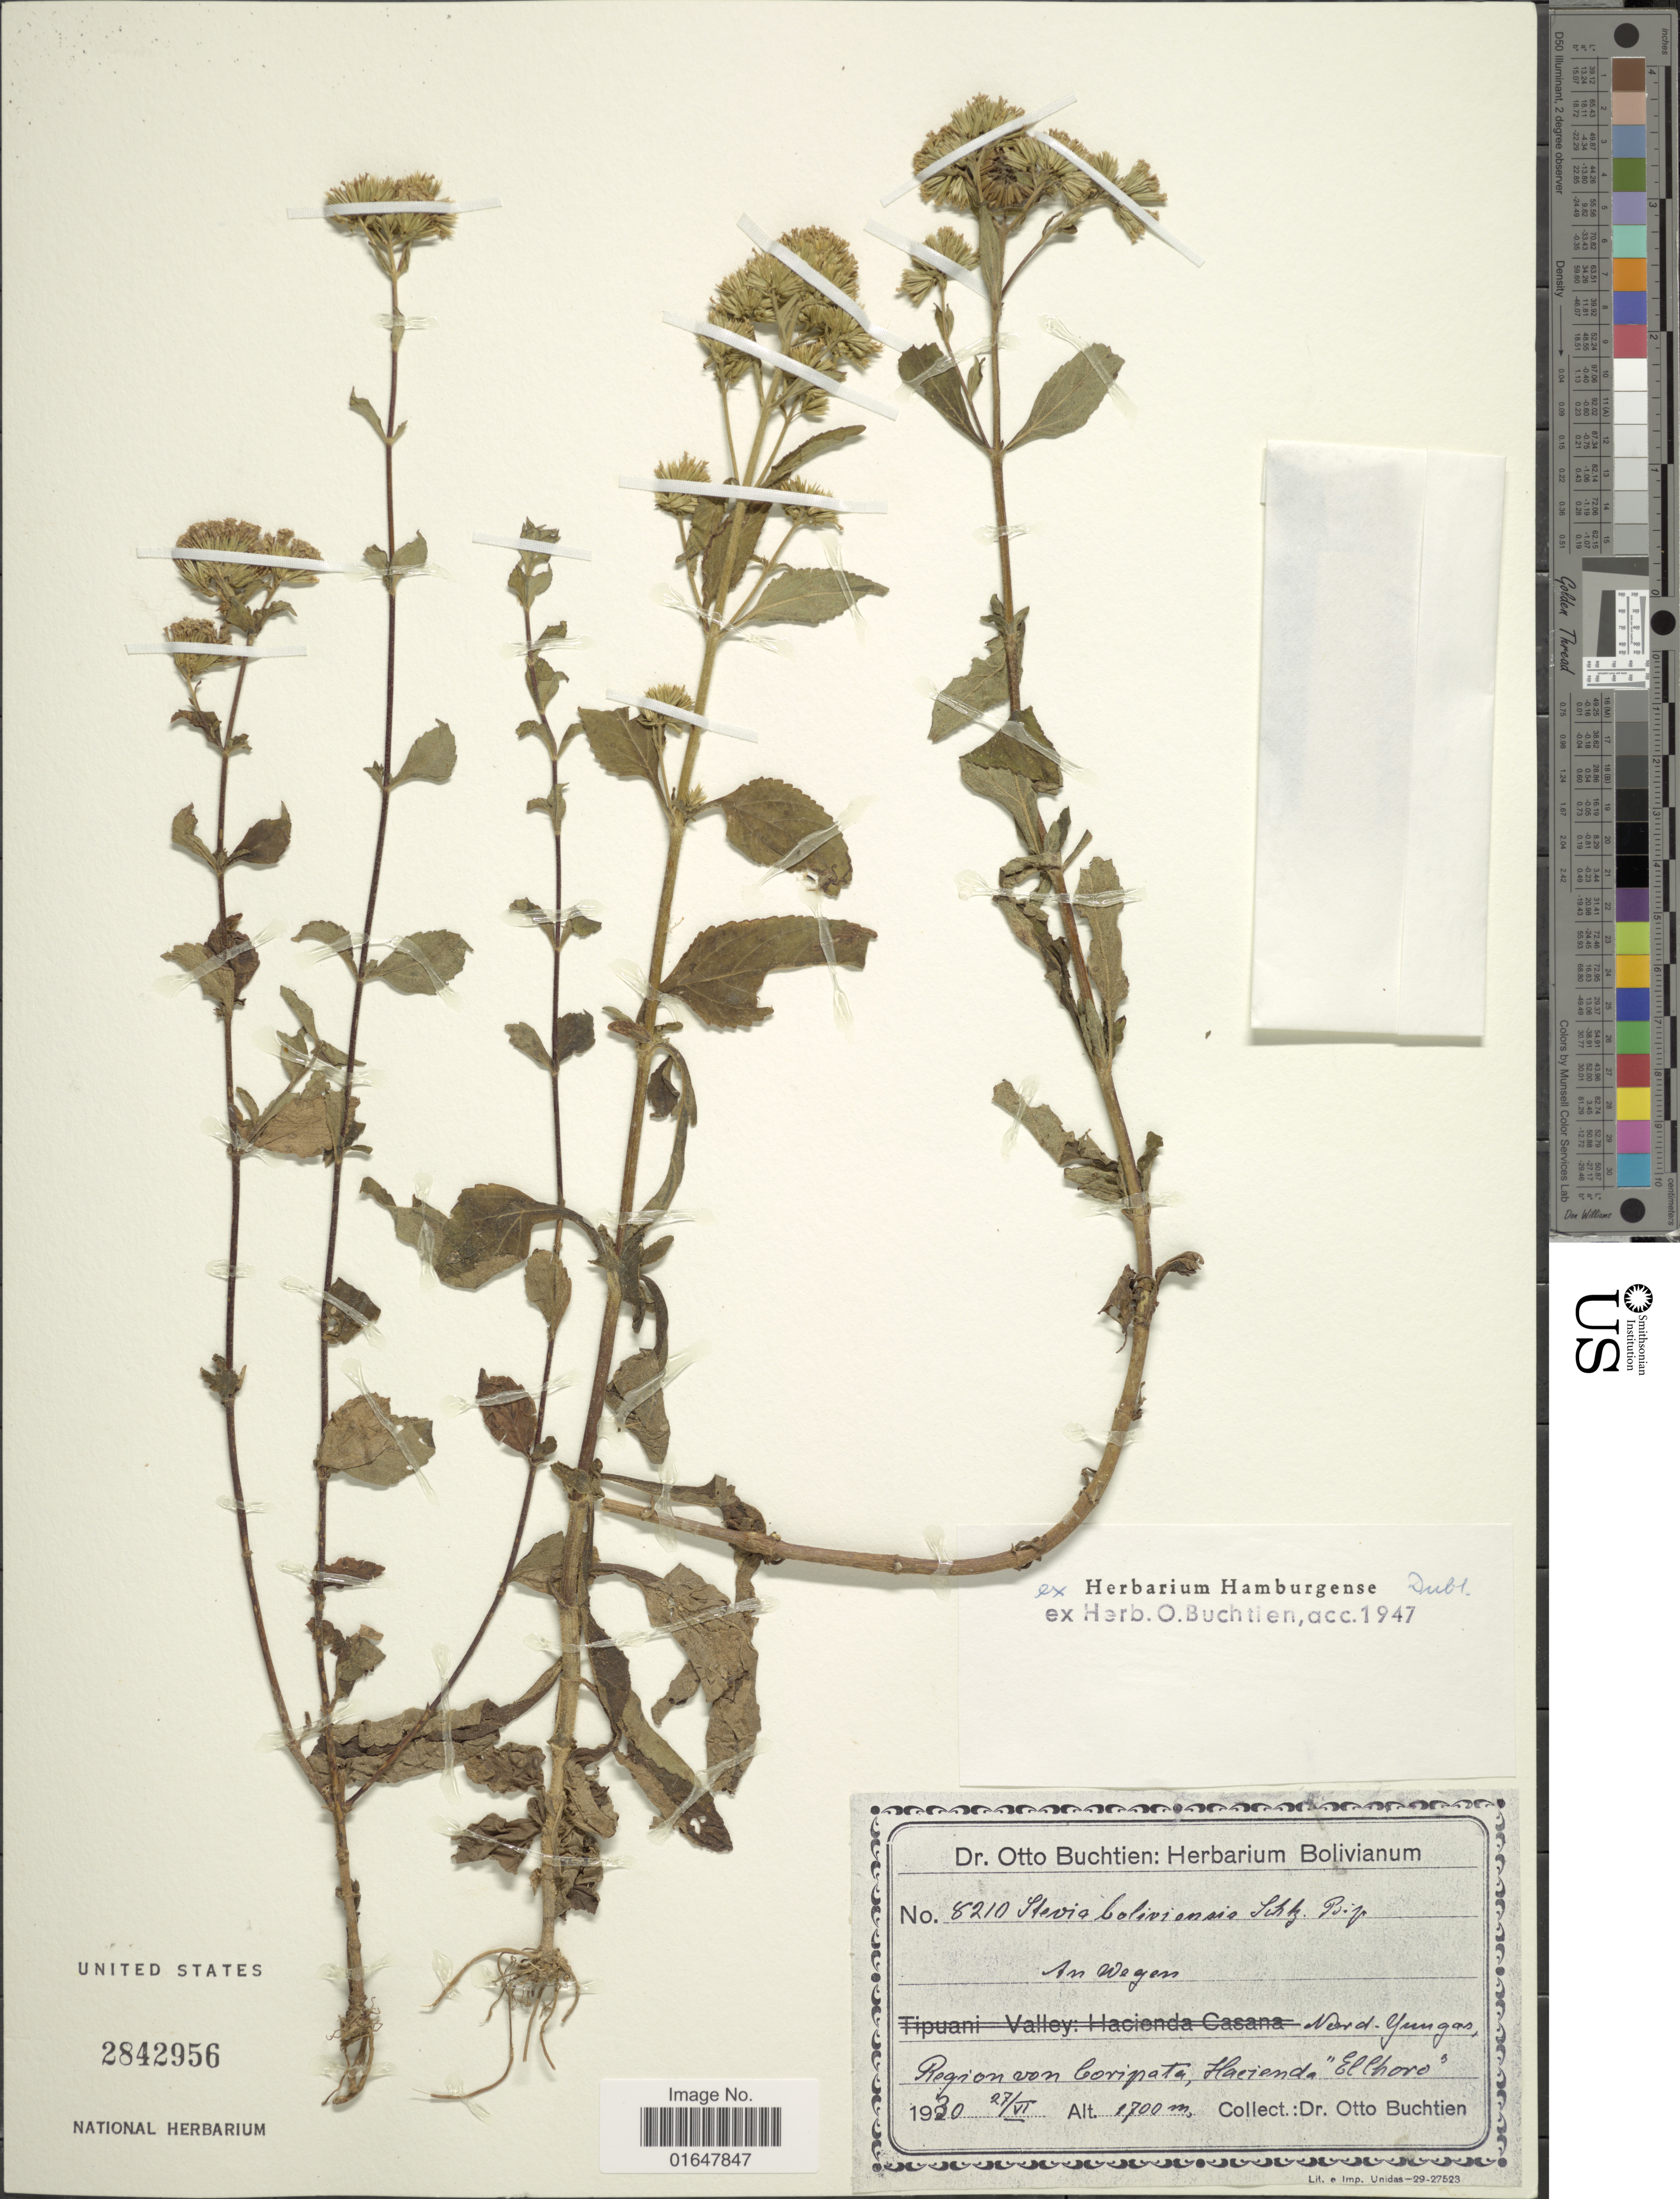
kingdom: Plantae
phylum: Tracheophyta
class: Magnoliopsida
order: Asterales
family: Asteraceae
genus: Stevia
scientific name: Stevia boliviensis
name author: Sch. Bip. ex Rusby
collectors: O. Buchtien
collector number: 8210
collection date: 1930-06-27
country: Bolivia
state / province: La Paz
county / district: Nor Yungas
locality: Coripata, Hacienda "El Choro"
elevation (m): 1700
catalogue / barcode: US 2842956